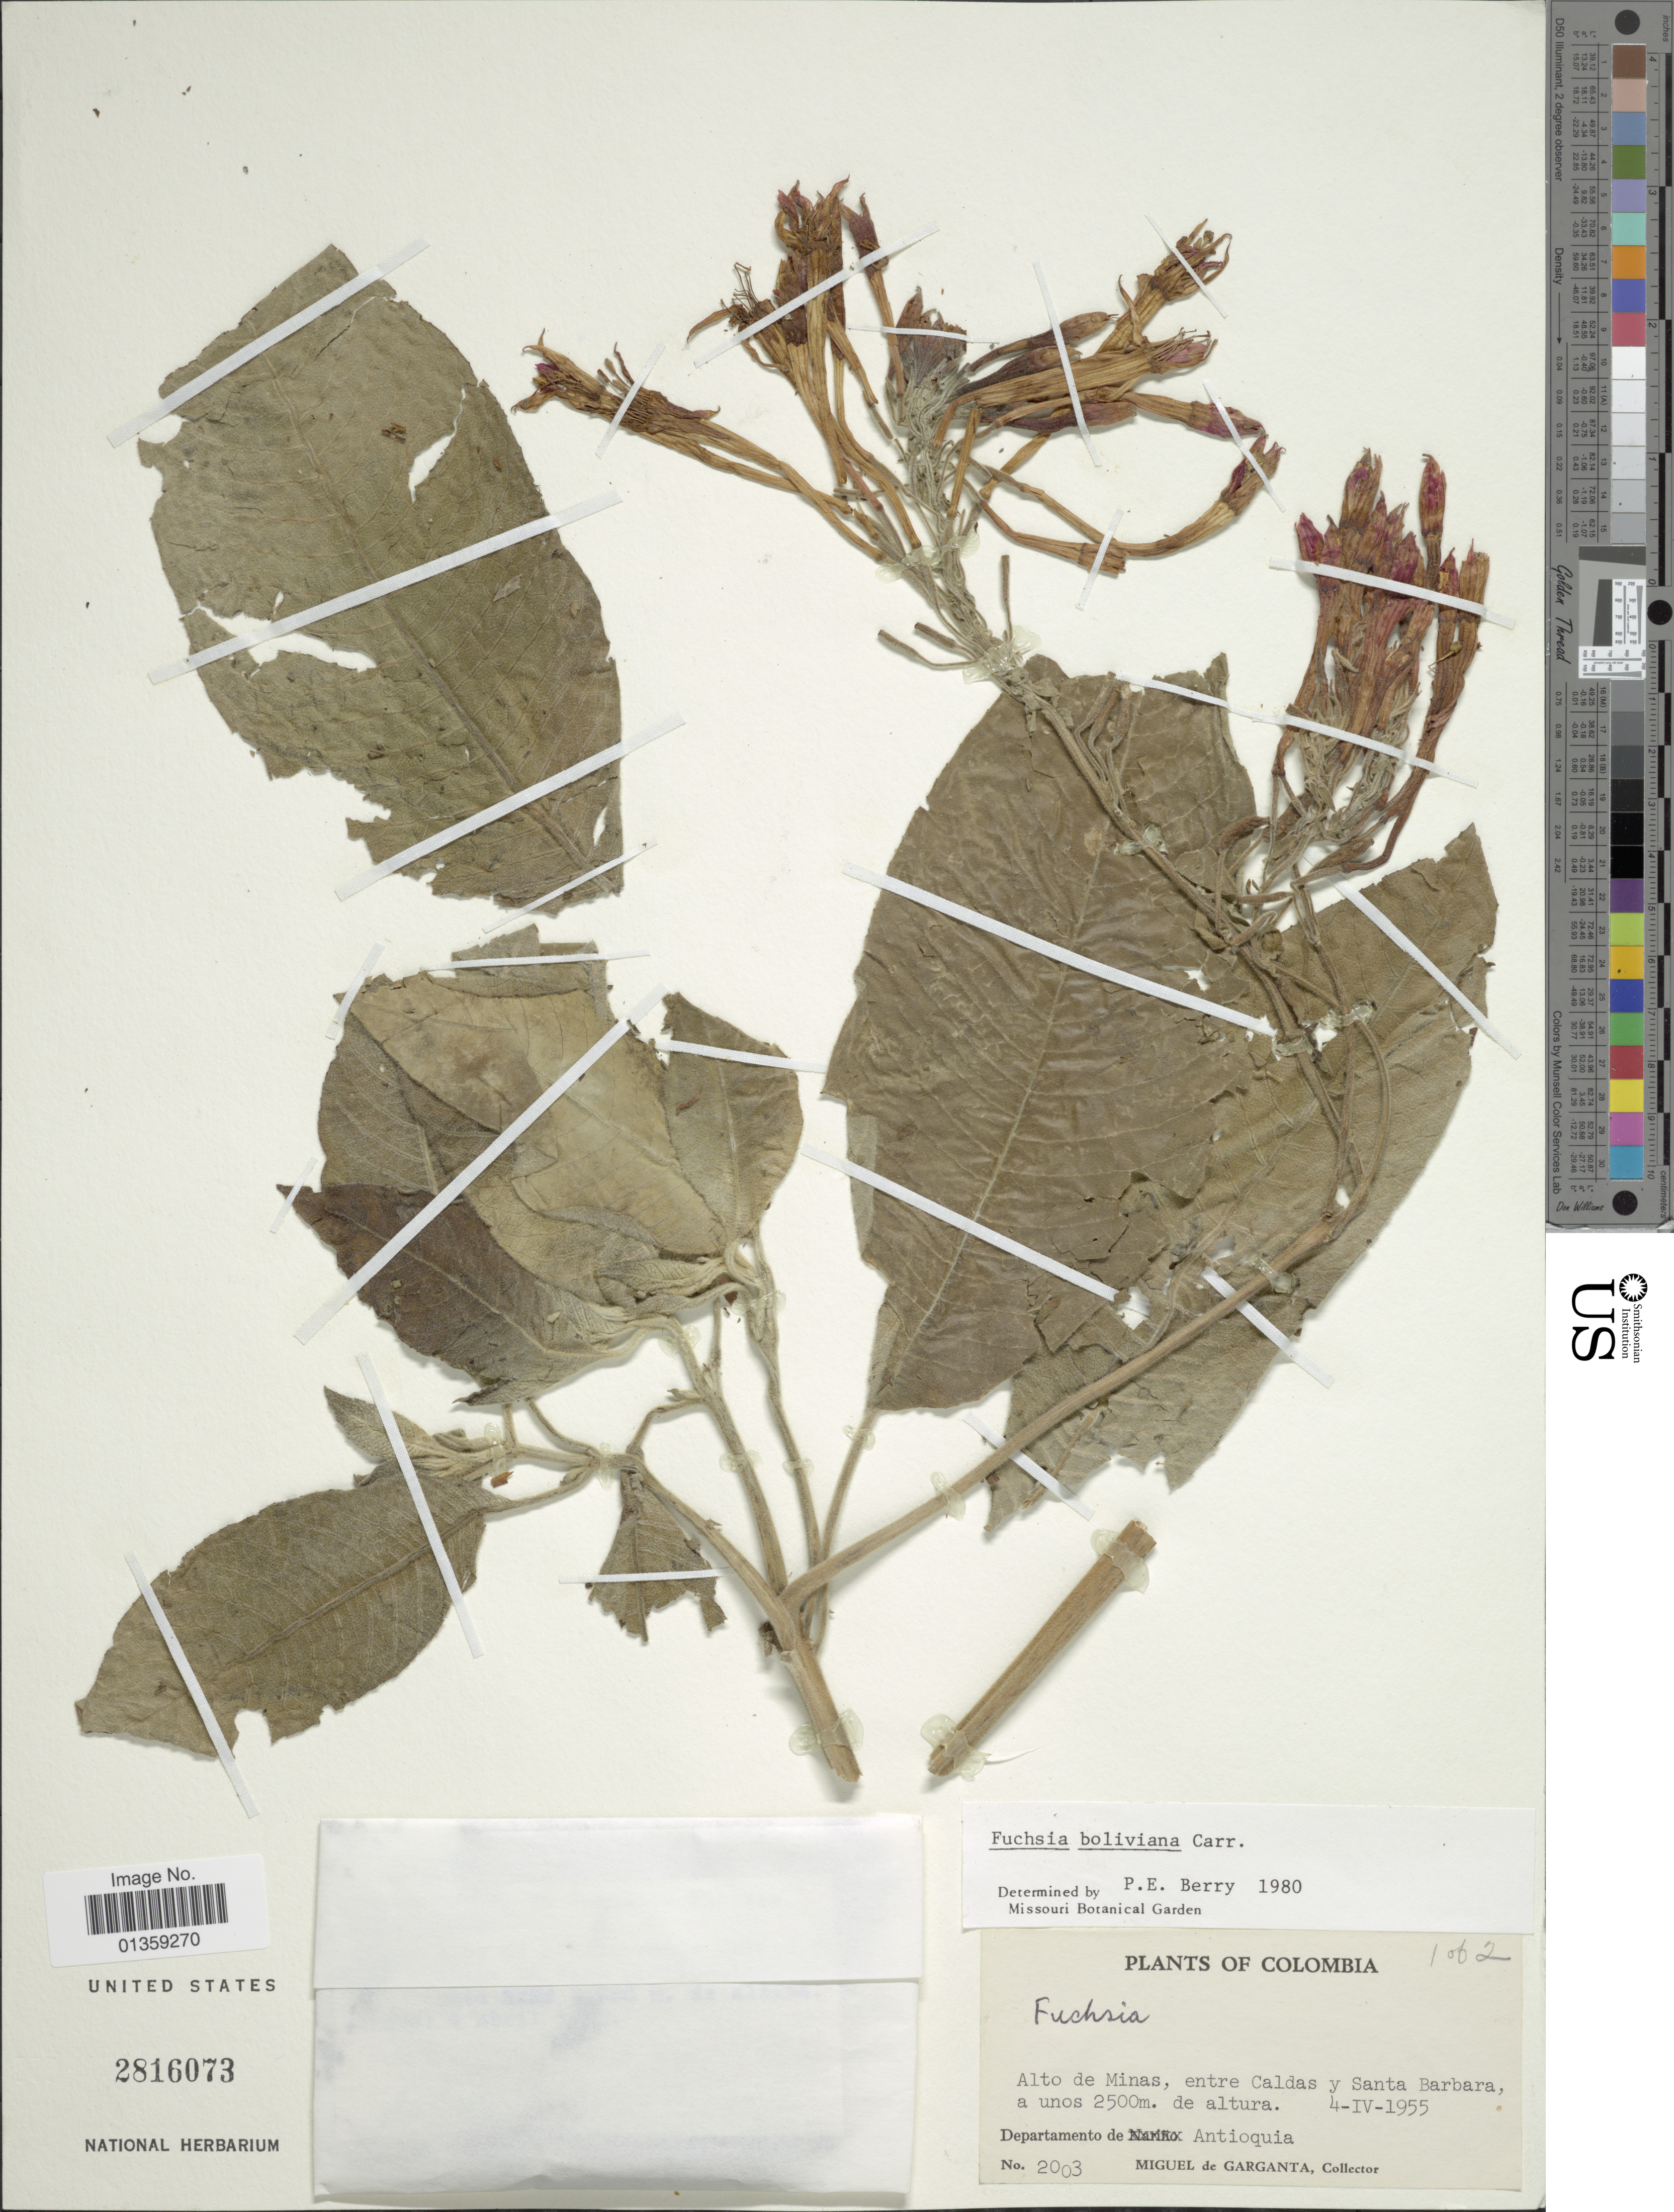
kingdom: Plantae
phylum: Tracheophyta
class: Magnoliopsida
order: Myrtales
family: Onagraceae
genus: Fuchsia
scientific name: Fuchsia boliviana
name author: Carrière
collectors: M. Garganta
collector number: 2003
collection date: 1955-04-04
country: Colombia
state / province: Antioquia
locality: Alto de Minas, entre Caldas y Santa Barbara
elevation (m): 2500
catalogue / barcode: US 2816073